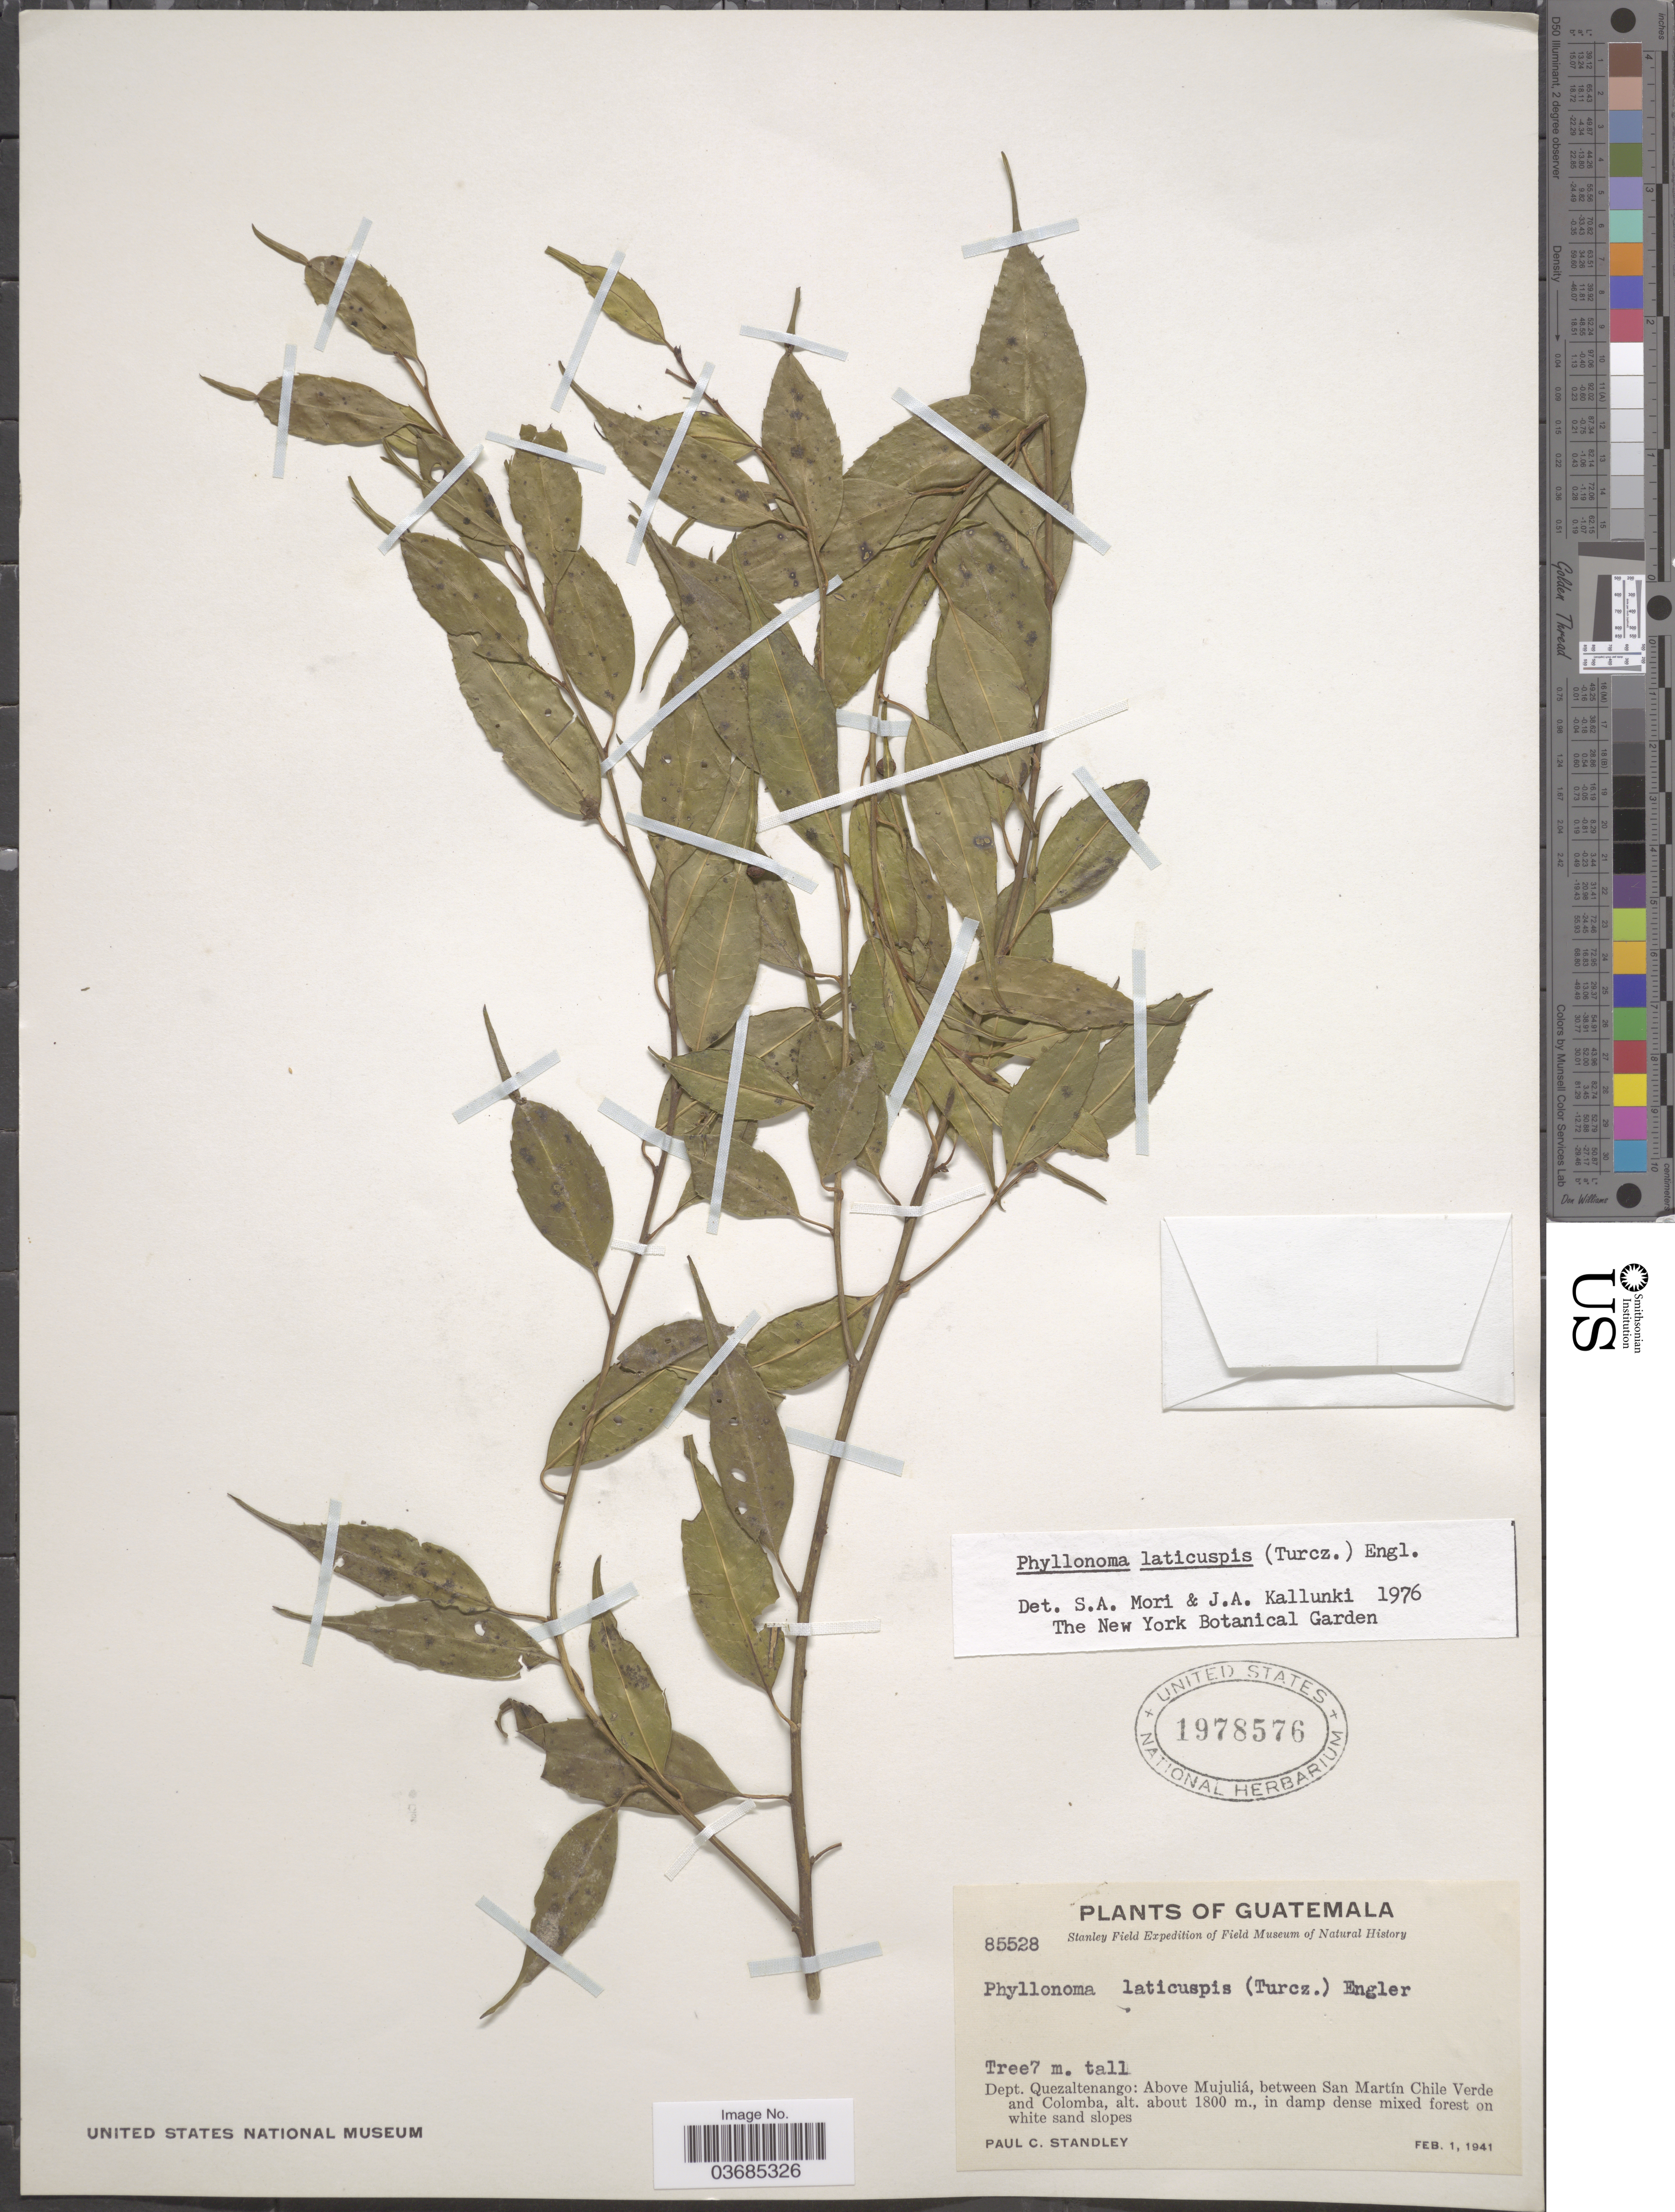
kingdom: Plantae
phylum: Tracheophyta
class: Magnoliopsida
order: Aquifoliales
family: Phyllonomaceae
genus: Phyllonoma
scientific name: Phyllonoma laticuspis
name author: (Turcz.) Engl.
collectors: P. C. Standley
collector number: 85528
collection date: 1941-02-01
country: Guatemala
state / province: Quetzaltenango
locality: Stanley Field Expedition. Dept. Quezaltenango: Above Mujuliá, between San Martín Chile Verde and Colomba, in damp dense mixed forest on white sand slopes.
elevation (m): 1800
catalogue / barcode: US 1978576